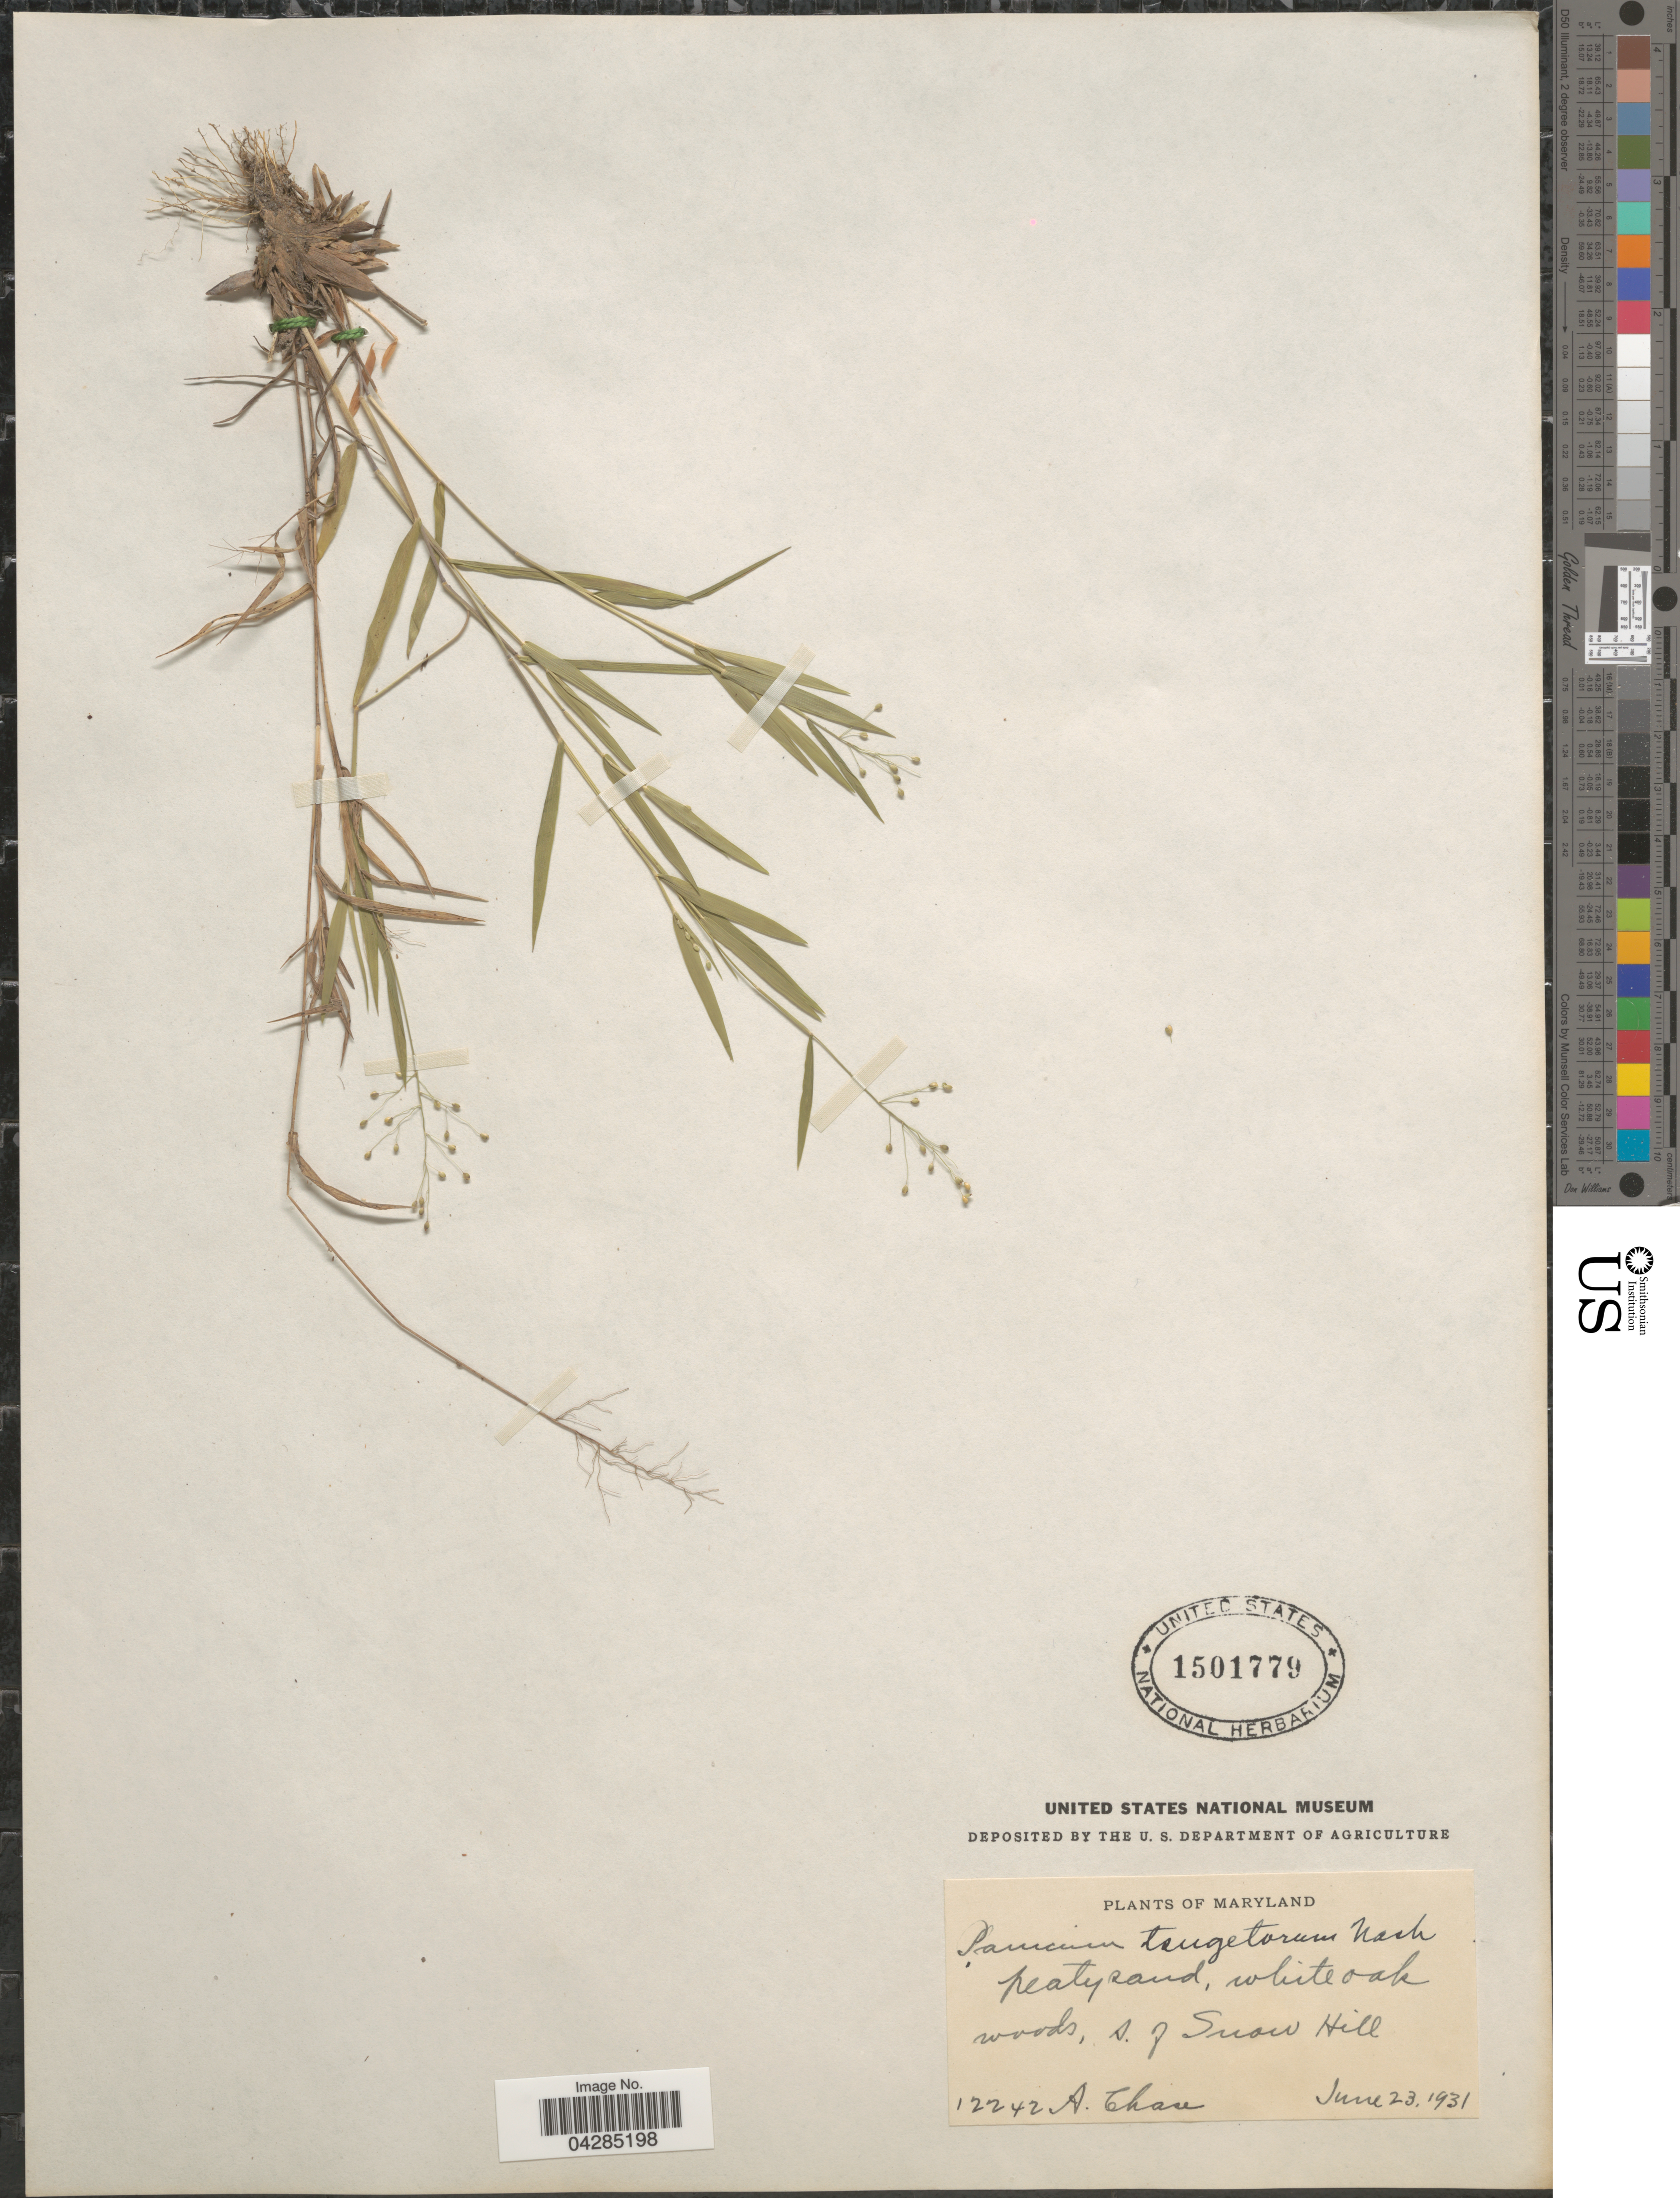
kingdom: Plantae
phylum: Tracheophyta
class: Liliopsida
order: Poales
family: Poaceae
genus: Dichanthelium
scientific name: Dichanthelium portoricense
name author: (Desv. ex Ham.) B.F. Hansen & Wunderlin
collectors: A. Chase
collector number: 12242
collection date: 1931-06-23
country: United States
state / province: Maryland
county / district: Worcester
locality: Peaty sand, white oak woods, S. of Snow Hill.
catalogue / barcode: US 1501779